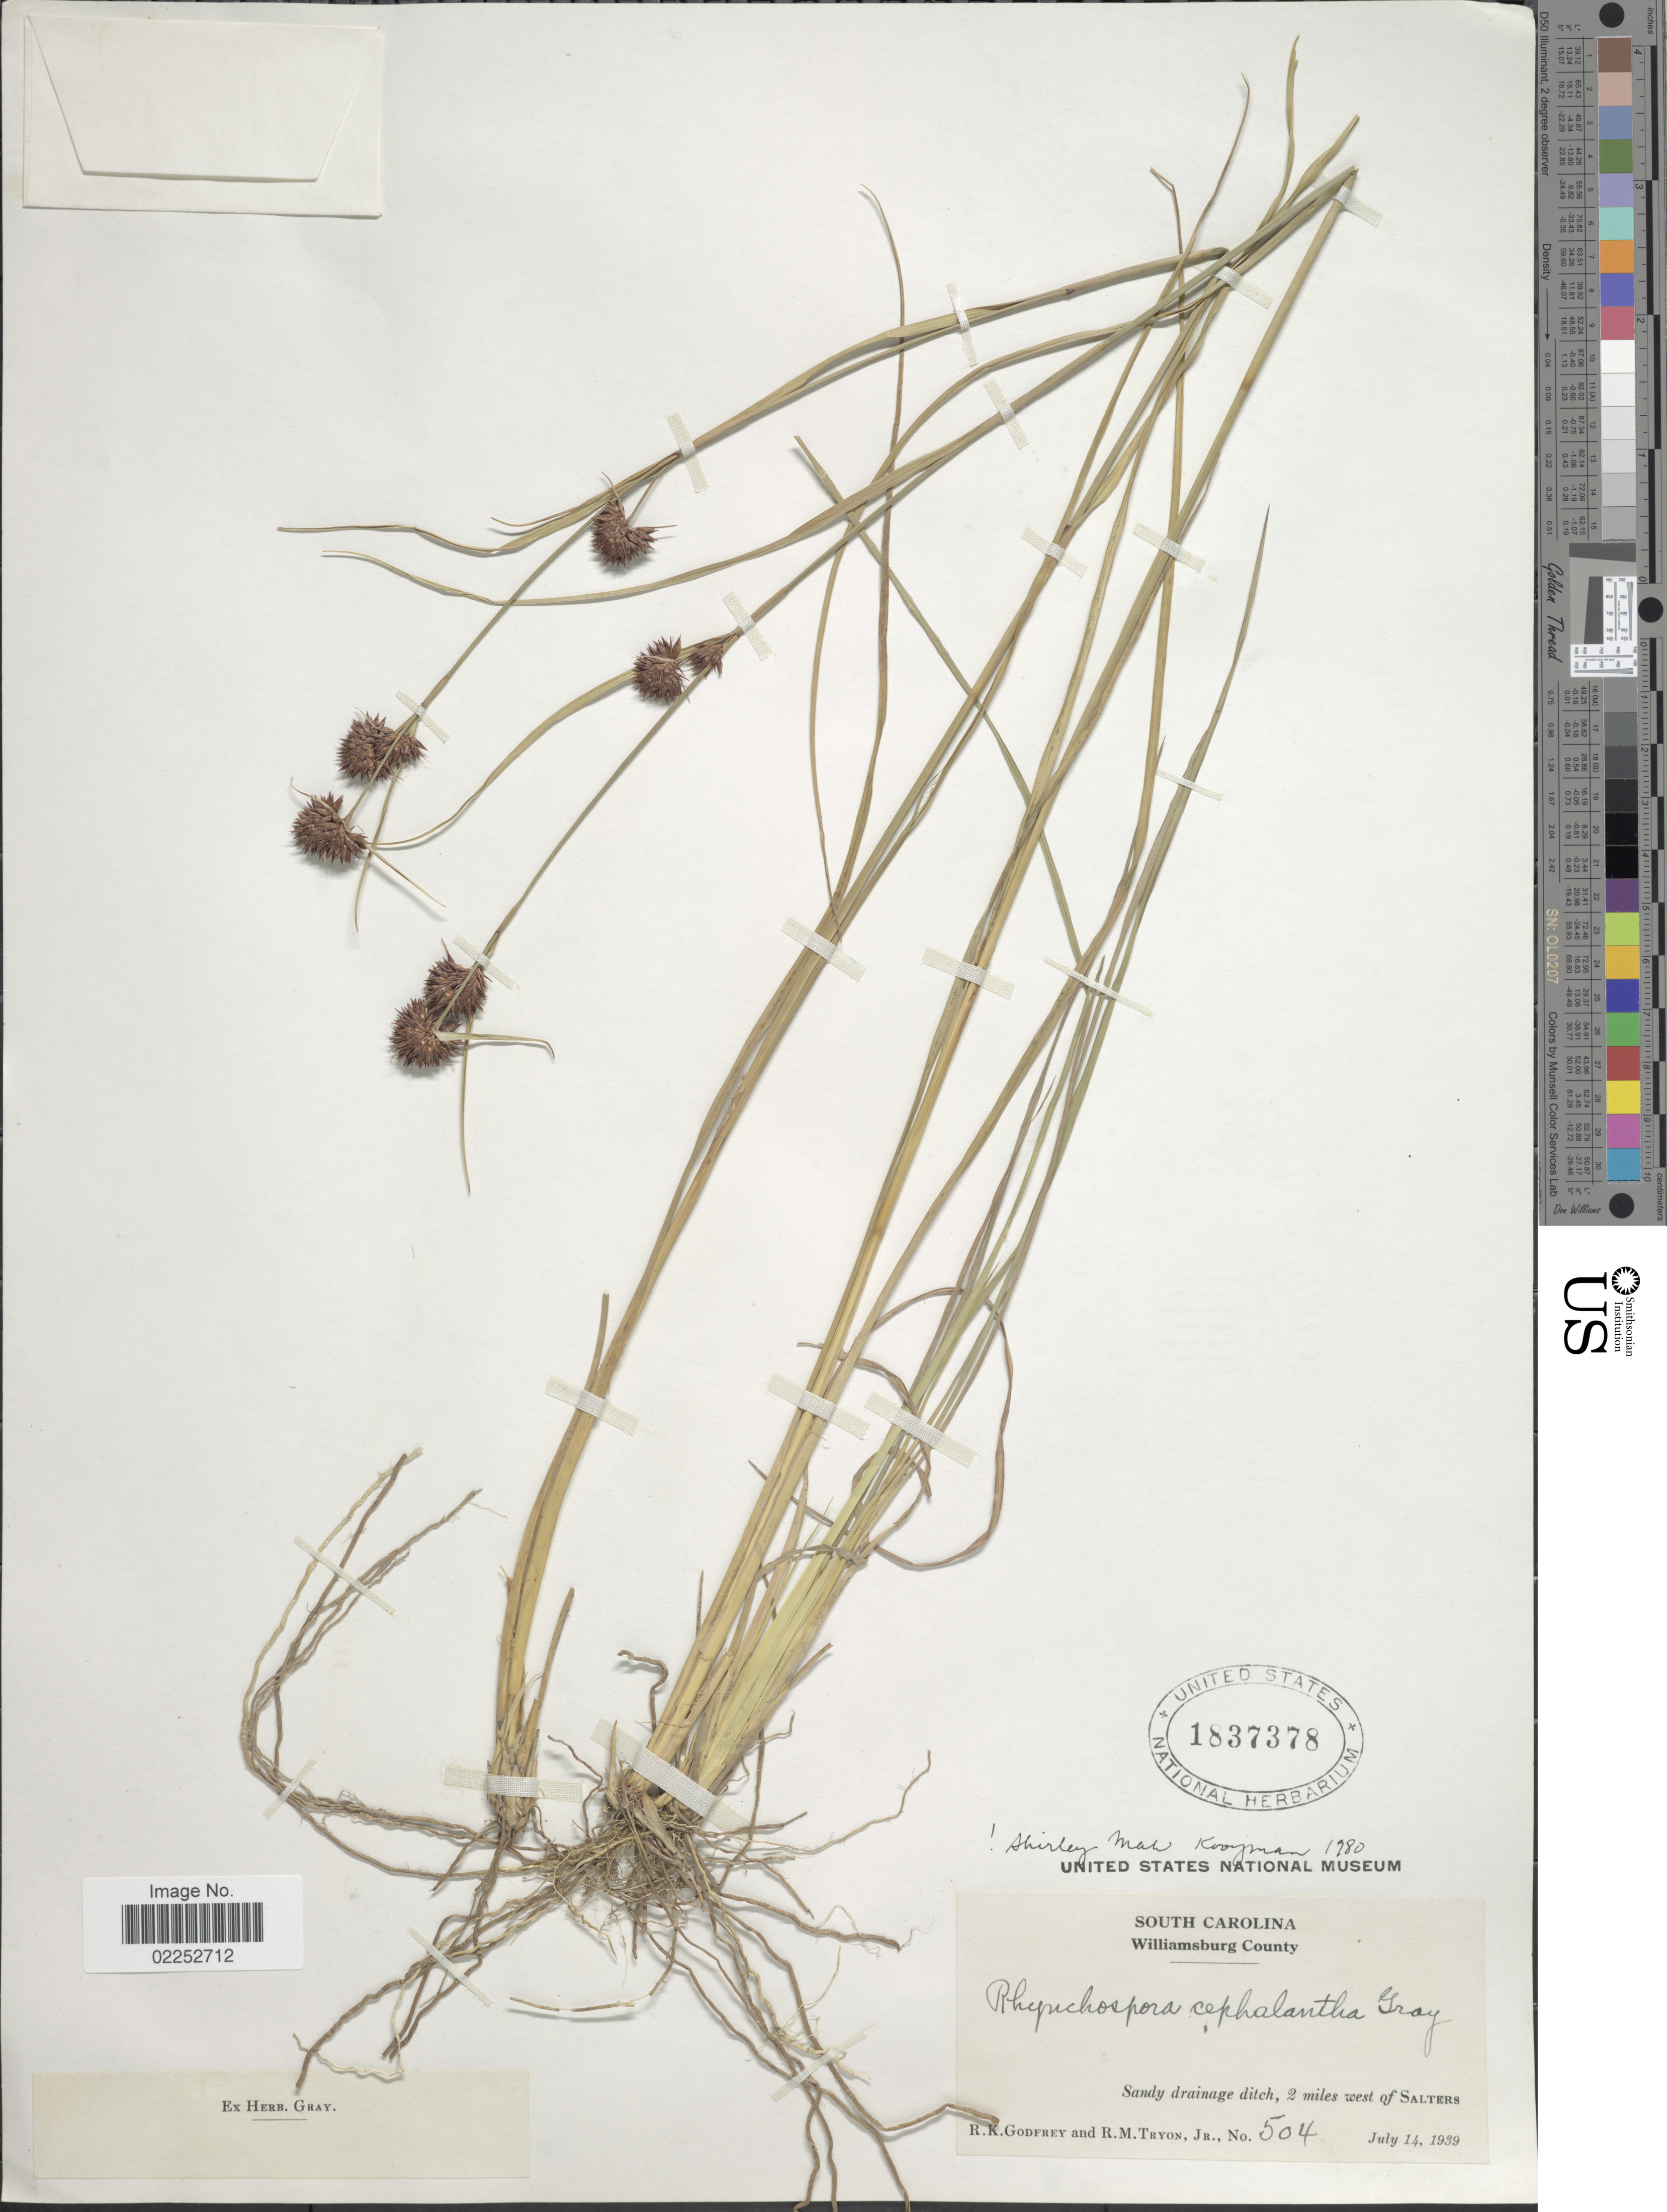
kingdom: Plantae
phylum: Tracheophyta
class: Liliopsida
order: Poales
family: Cyperaceae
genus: Rhynchospora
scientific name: Rhynchospora cephalantha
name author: A. Gray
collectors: R. K. Godfrey & R. M. Tryon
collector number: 504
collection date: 1939-07-14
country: United States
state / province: South Carolina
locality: Williamsburg County. 2 miles west of Salters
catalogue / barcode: US 1837378